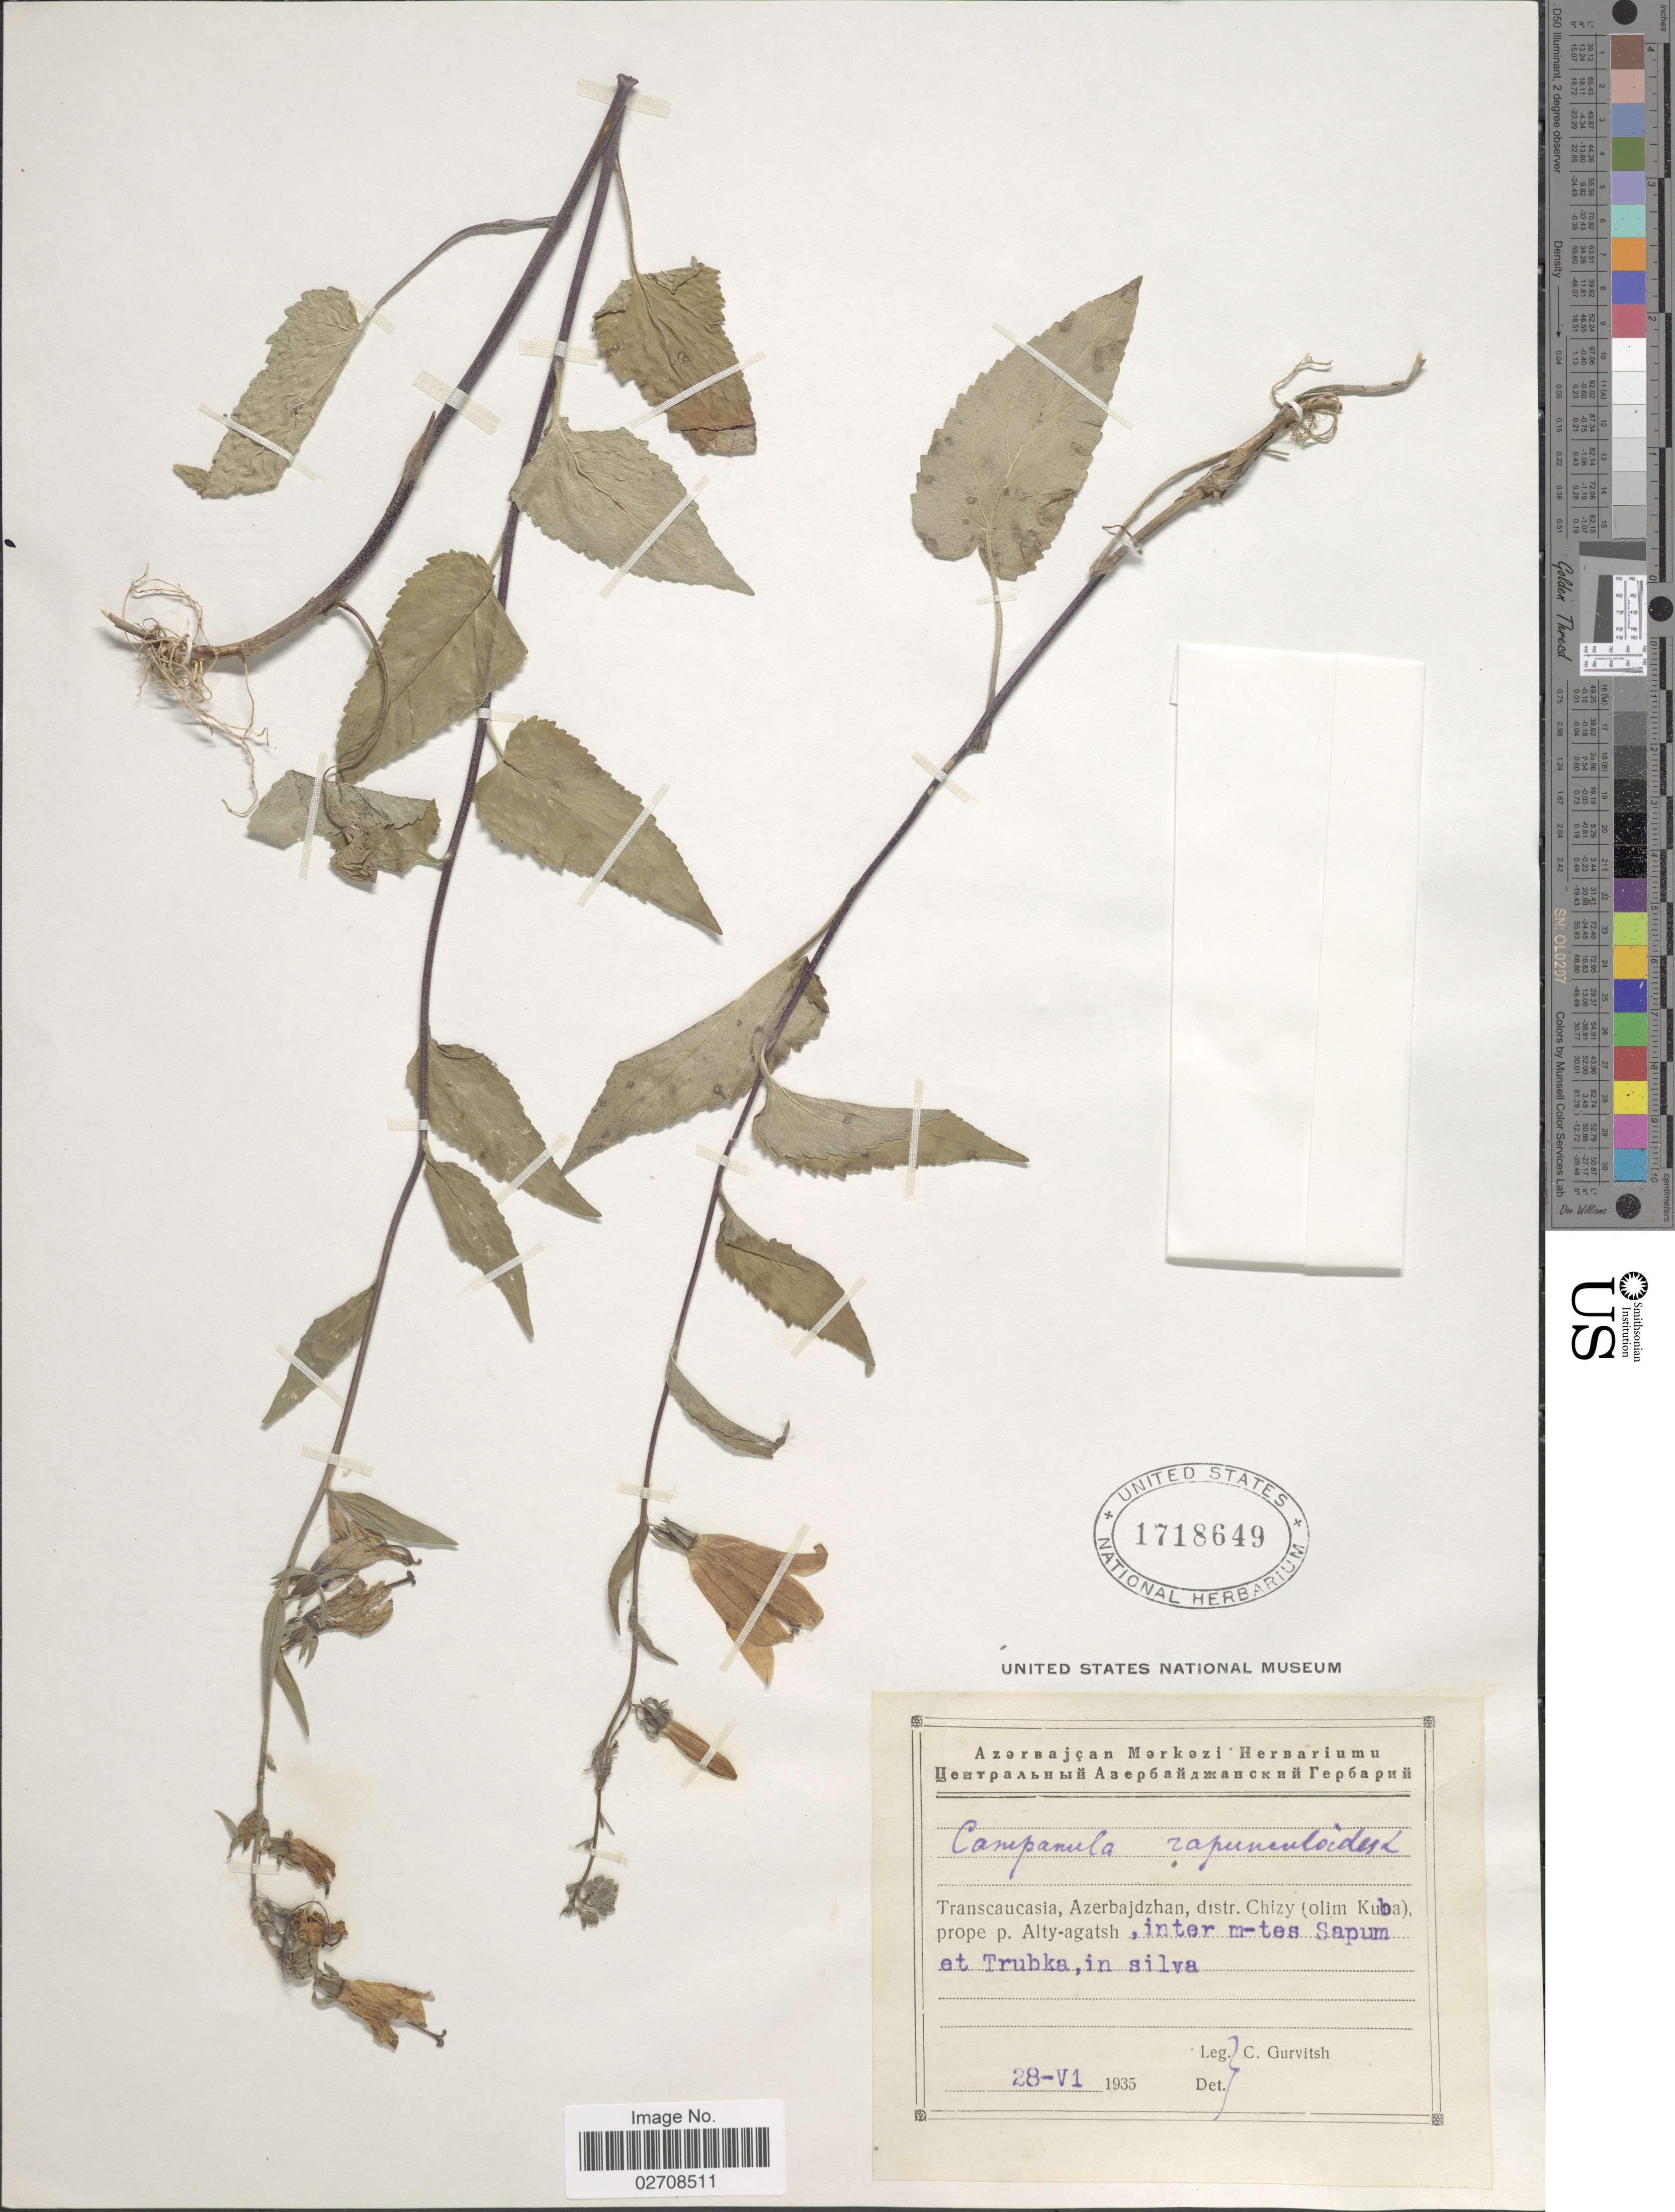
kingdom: Plantae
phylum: Tracheophyta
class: Magnoliopsida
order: Asterales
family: Campanulaceae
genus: Campanula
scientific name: Campanula rapunculoides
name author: L.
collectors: C. Gurvitsh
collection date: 1935-06-28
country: Azerbaijan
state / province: Xizi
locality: Transcaucasia, Azerbajdzhan, distr. Chizy (olim Kuba) prope p. Alty-agatsh, inter m-tes Sapum et Trubka, in silva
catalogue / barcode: US 1718649